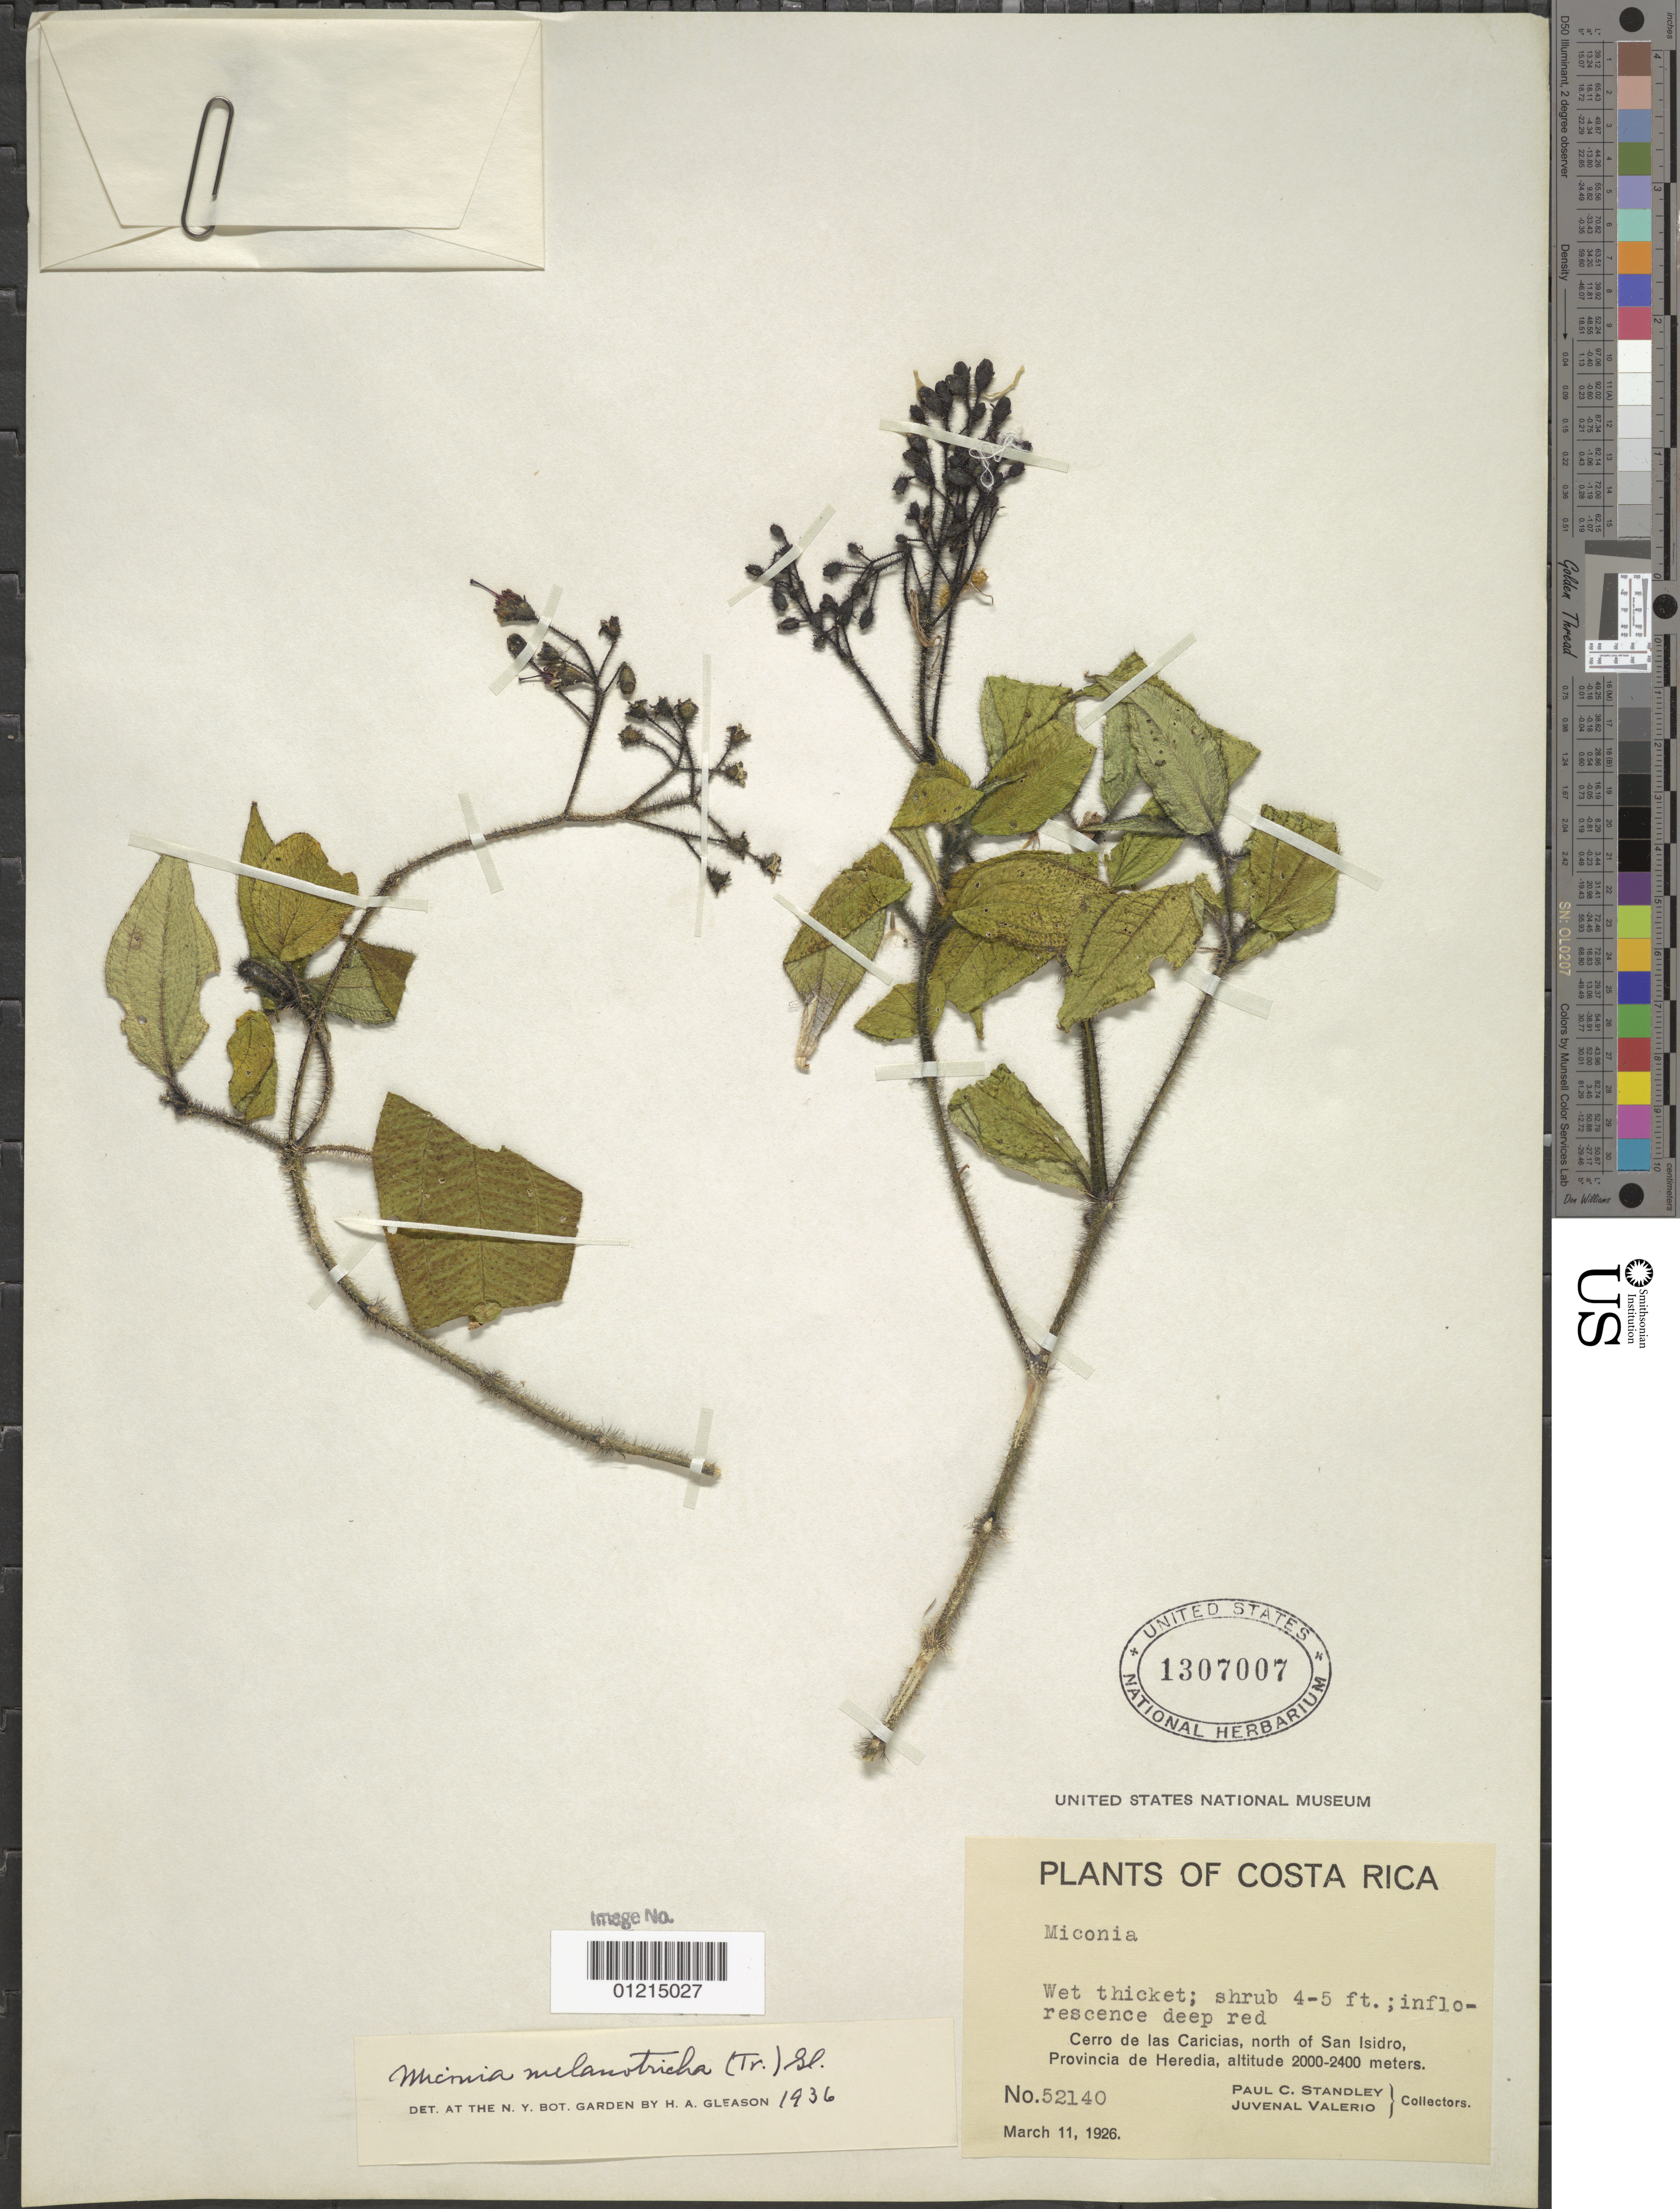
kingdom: Plantae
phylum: Tracheophyta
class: Magnoliopsida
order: Myrtales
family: Melastomataceae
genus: Miconia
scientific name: Miconia melanotricha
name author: (Triana) Gleason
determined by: Gleason, H. A.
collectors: P. C. Standley & J. Valerio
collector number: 52140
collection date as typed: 11 Mar 1926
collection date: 1926-03-11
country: Costa Rica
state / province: Heredia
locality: Cerro de las Caricias, N of San Isidro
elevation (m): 2000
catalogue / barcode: US 1307007